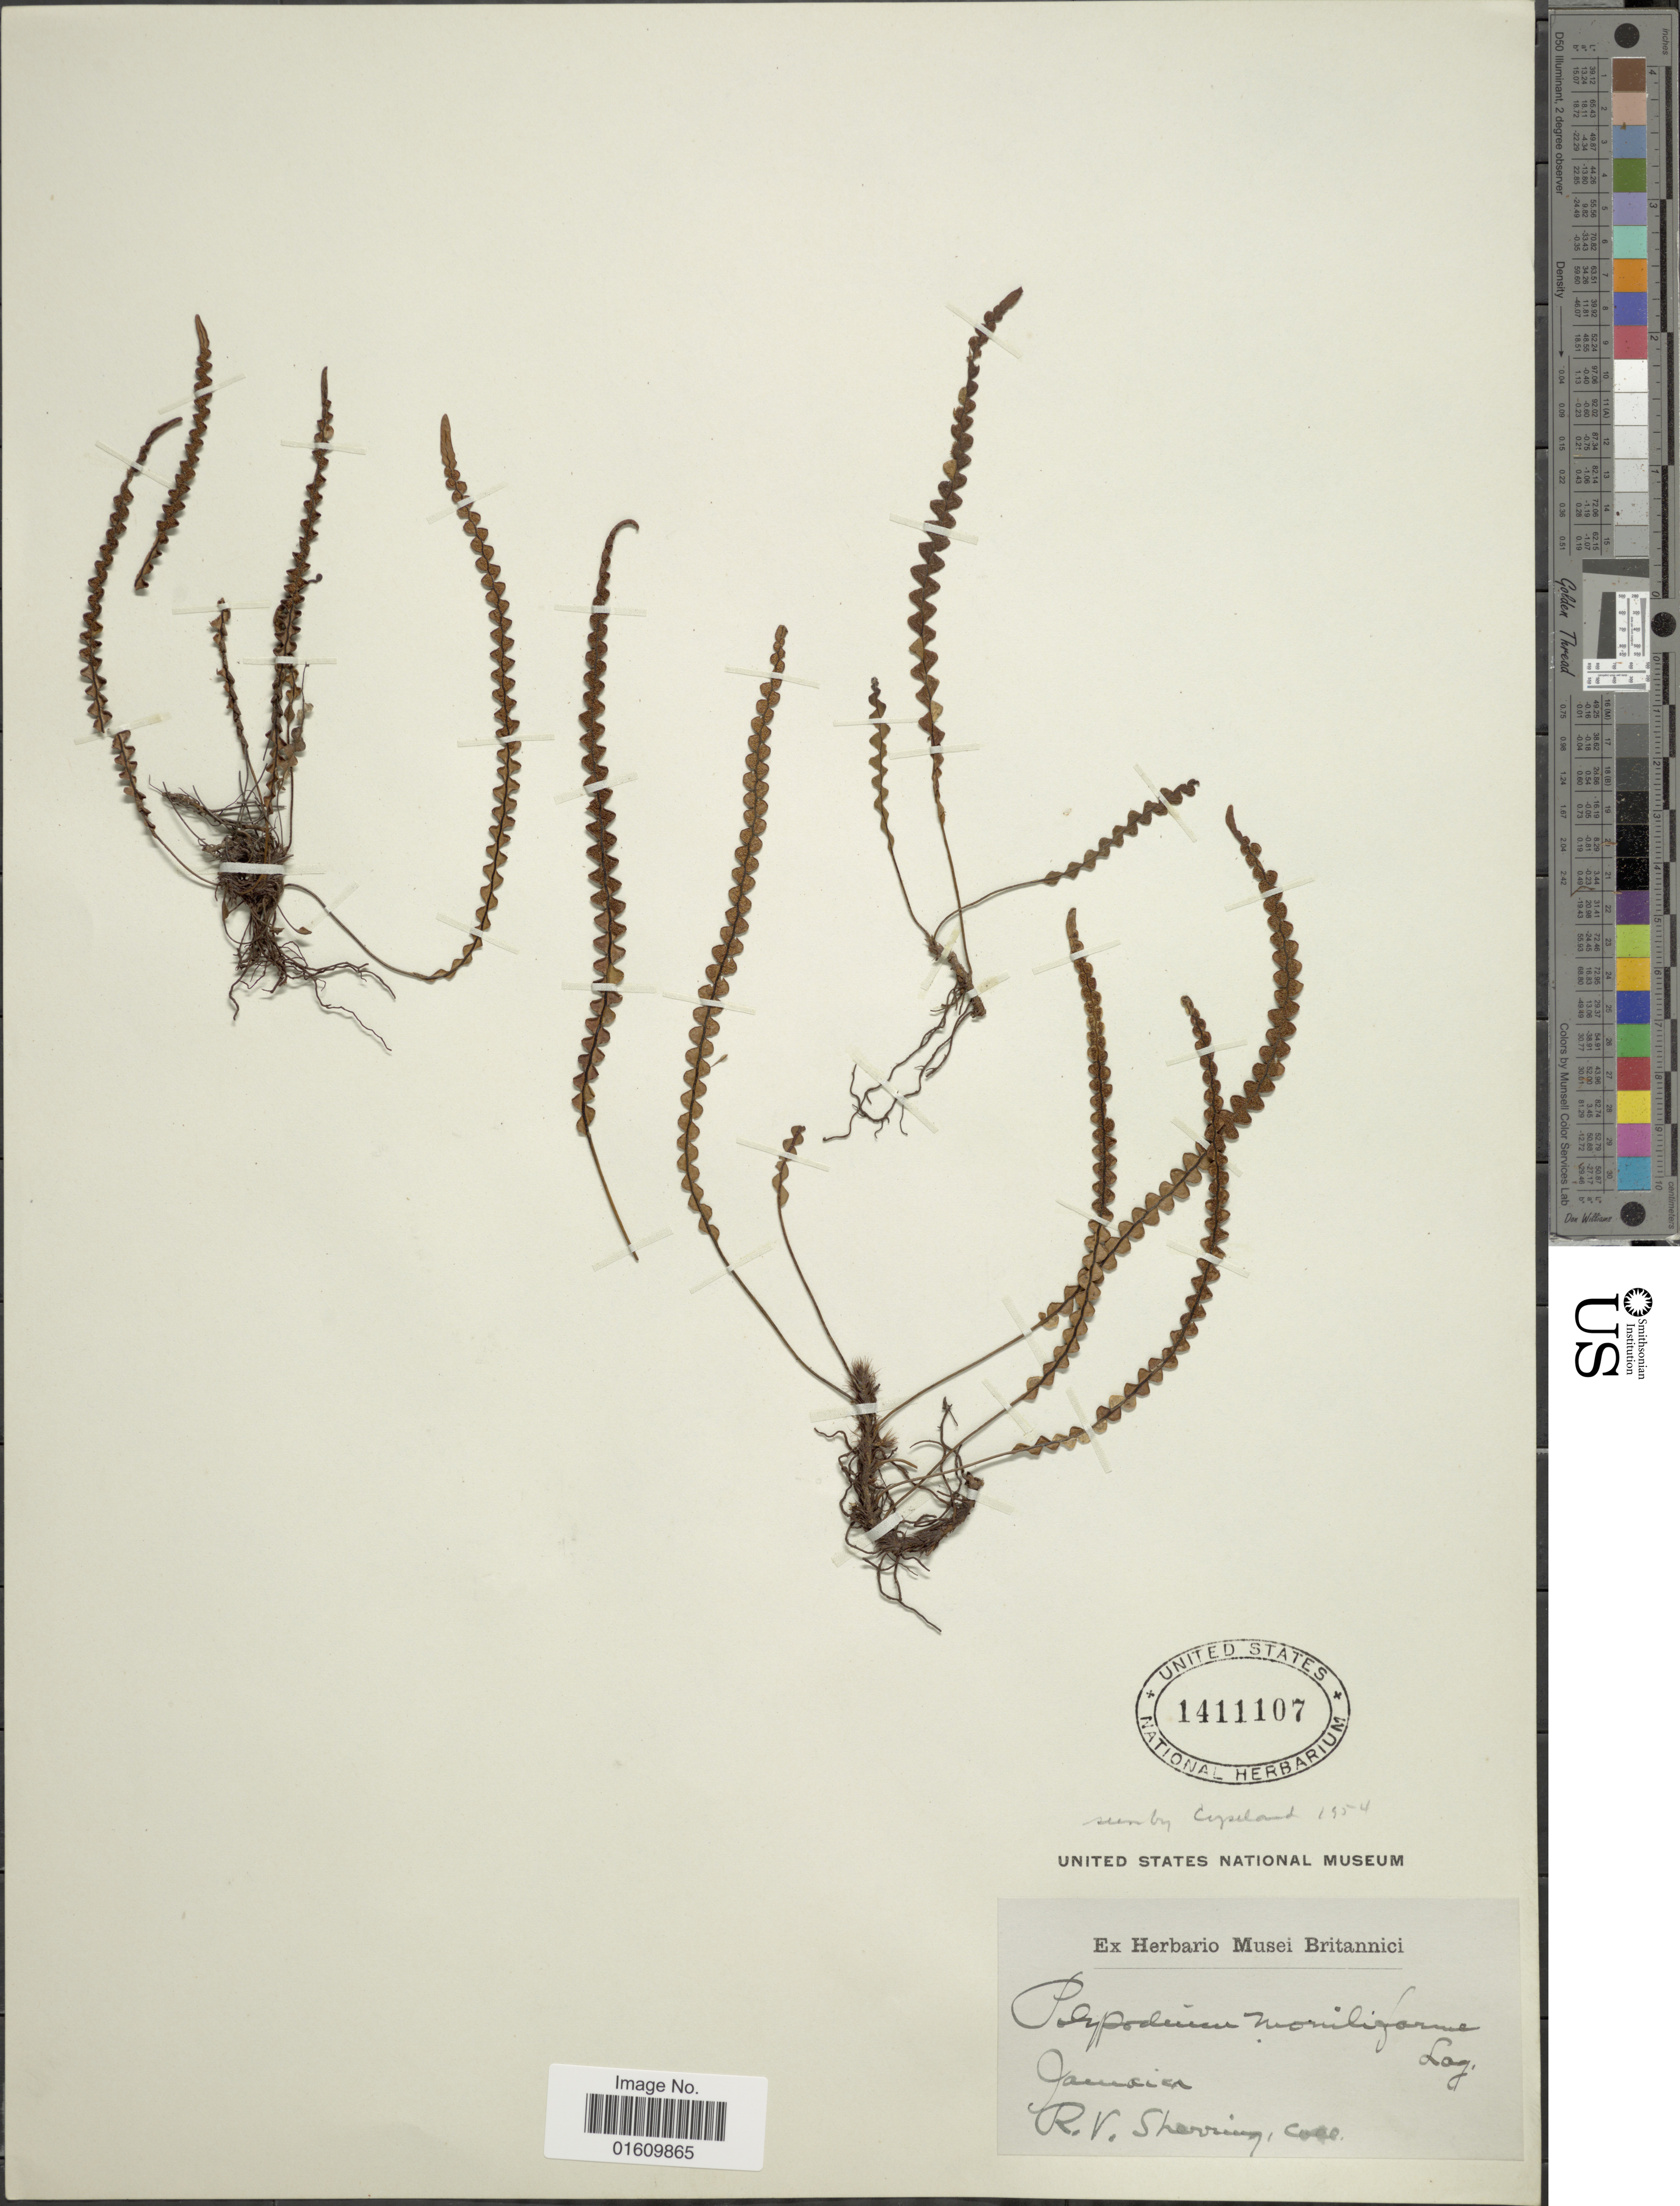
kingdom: Plantae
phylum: Tracheophyta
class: Polypodiopsida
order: Polypodiales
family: Polypodiaceae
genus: Melpomene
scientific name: Melpomene moniliformis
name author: (Lag. ex Sw.) A.R. Sm. & R.C. Moran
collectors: R. Sherring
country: Jamaica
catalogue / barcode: US 1411107